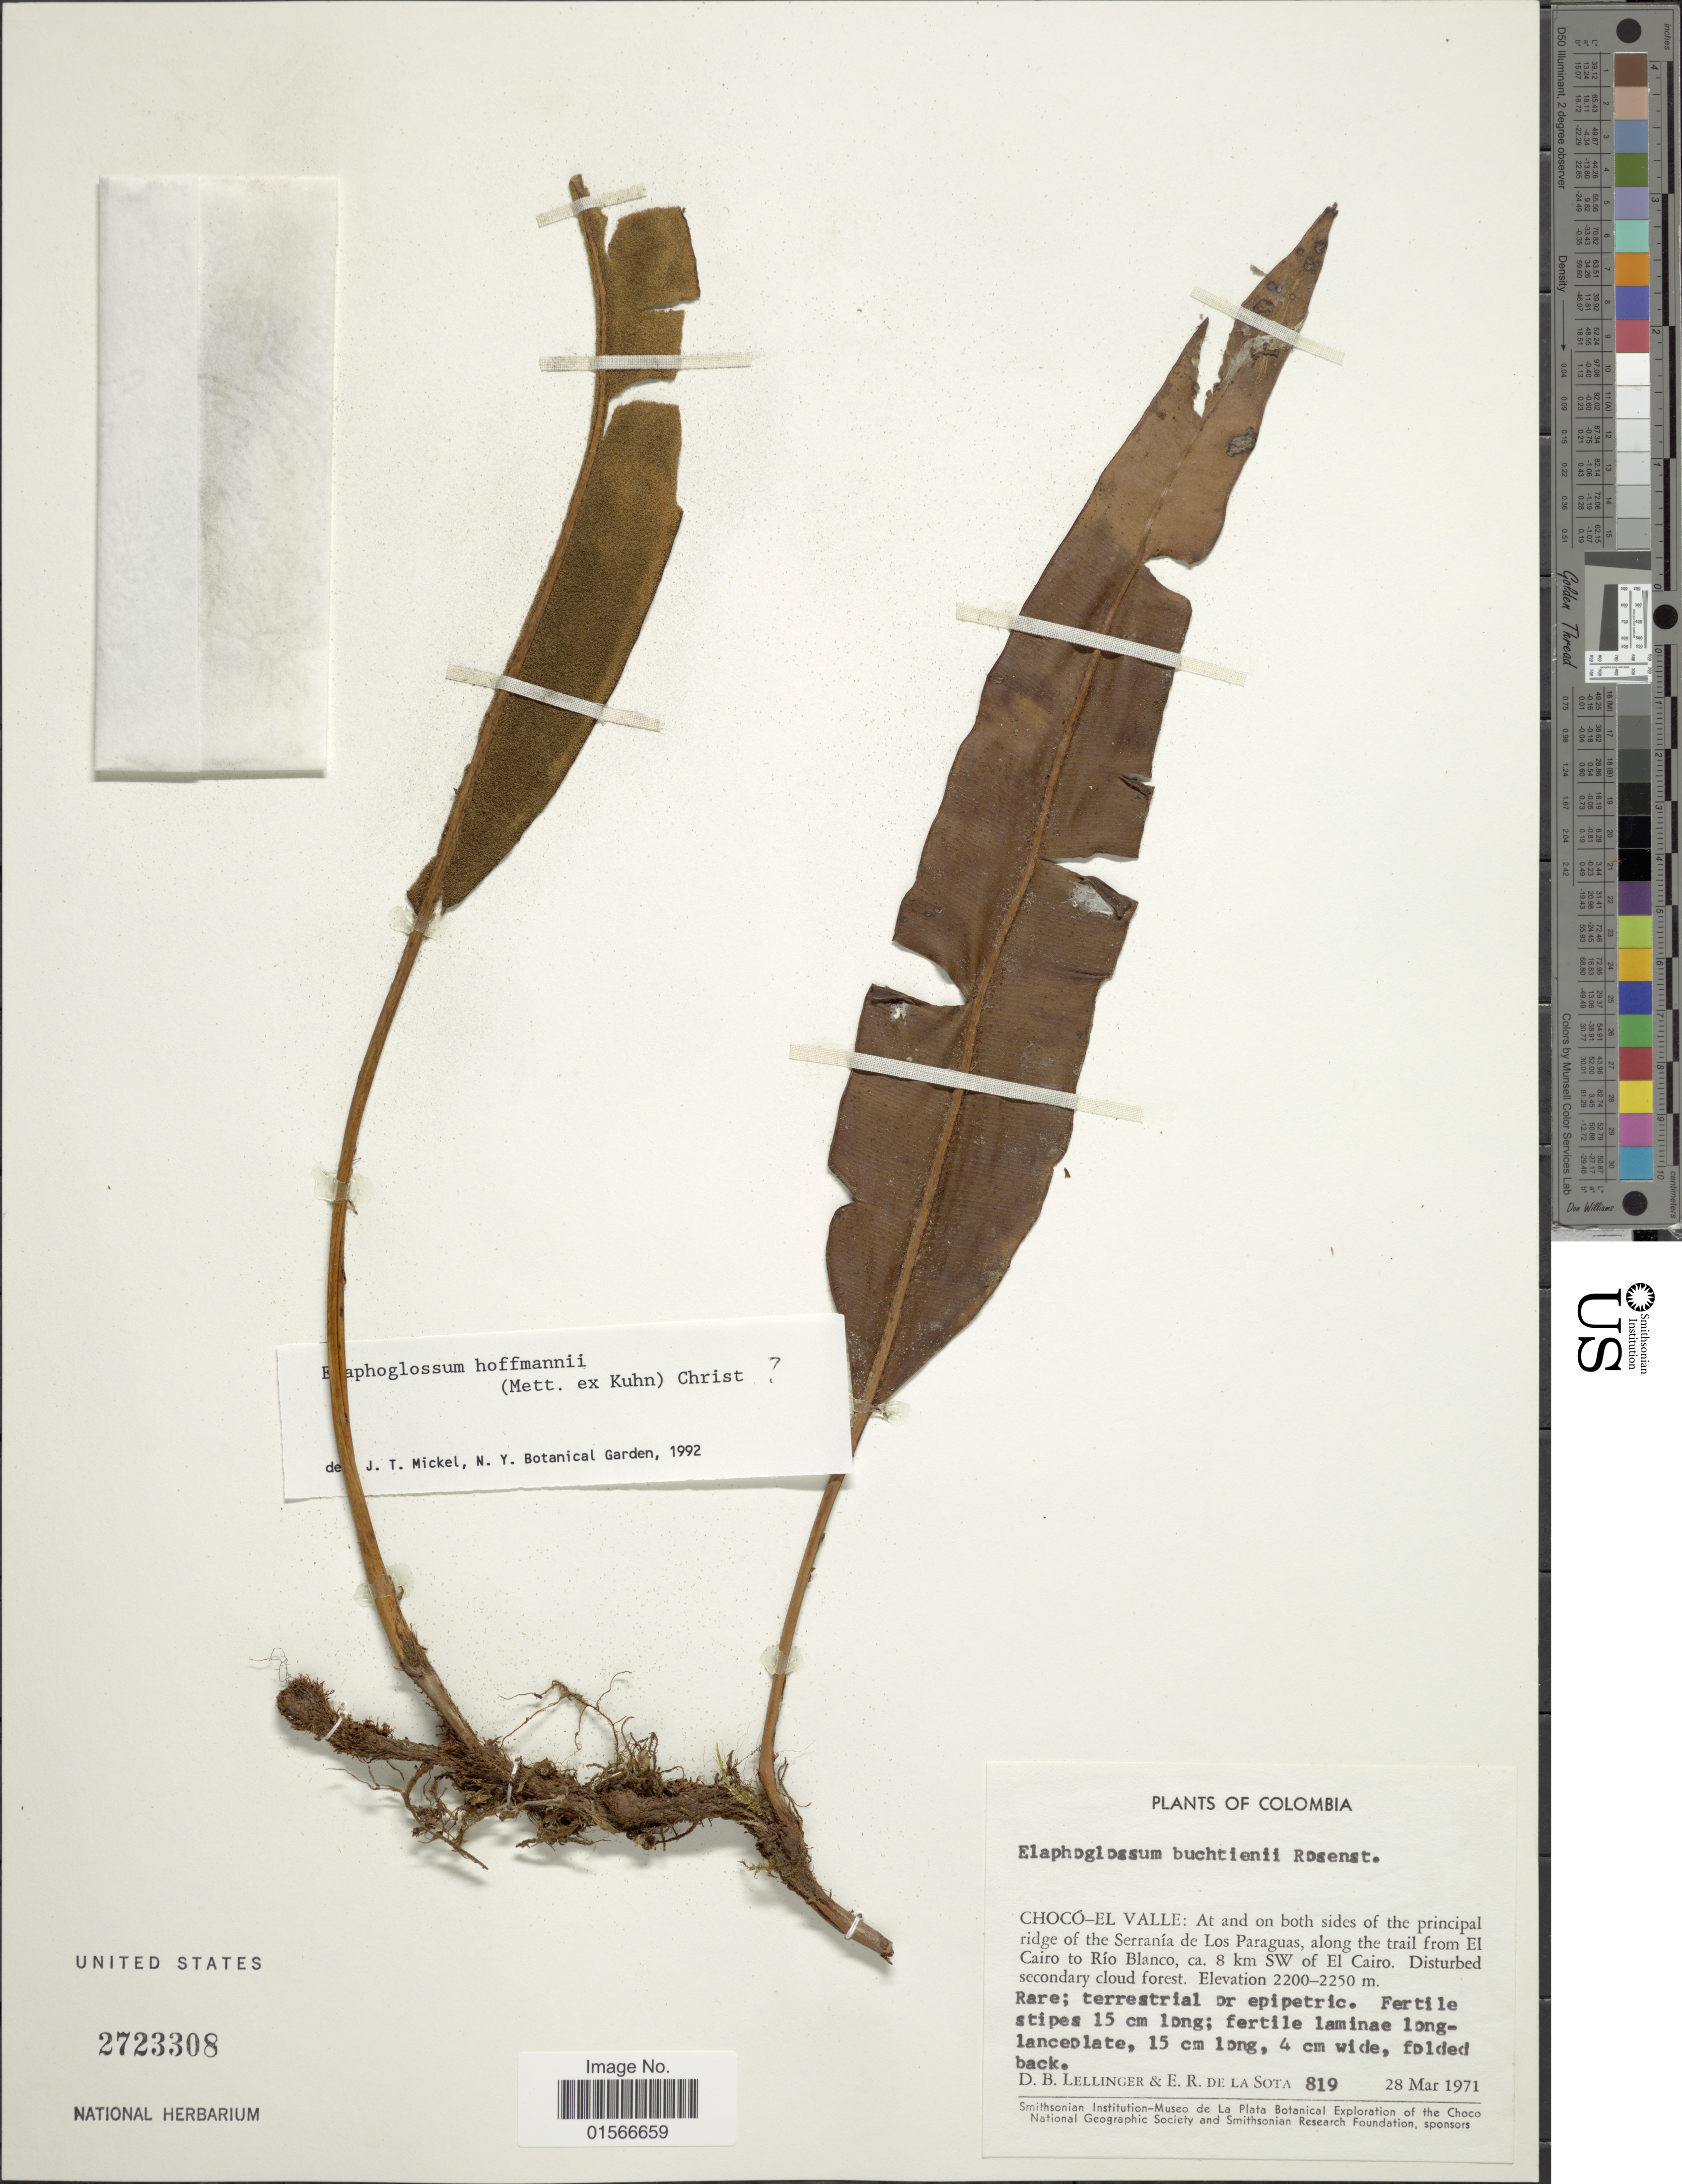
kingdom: Plantae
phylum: Tracheophyta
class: Polypodiopsida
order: Polypodiales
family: Dryopteridaceae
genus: Elaphoglossum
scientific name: Elaphoglossum hoffmannii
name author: (Mett. ex Kuhn) Christ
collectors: D. B. Lellinger & E. R. de la Sota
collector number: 819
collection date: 1971-03-28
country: Colombia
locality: Chocó-El Valle: At and on both sides of the principal idge of the Serranía de Los Paraguas, along the trail from El Cairo to Río Blanco, ca. 8 km SW of El Cairo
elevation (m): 2200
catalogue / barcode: US 2723308